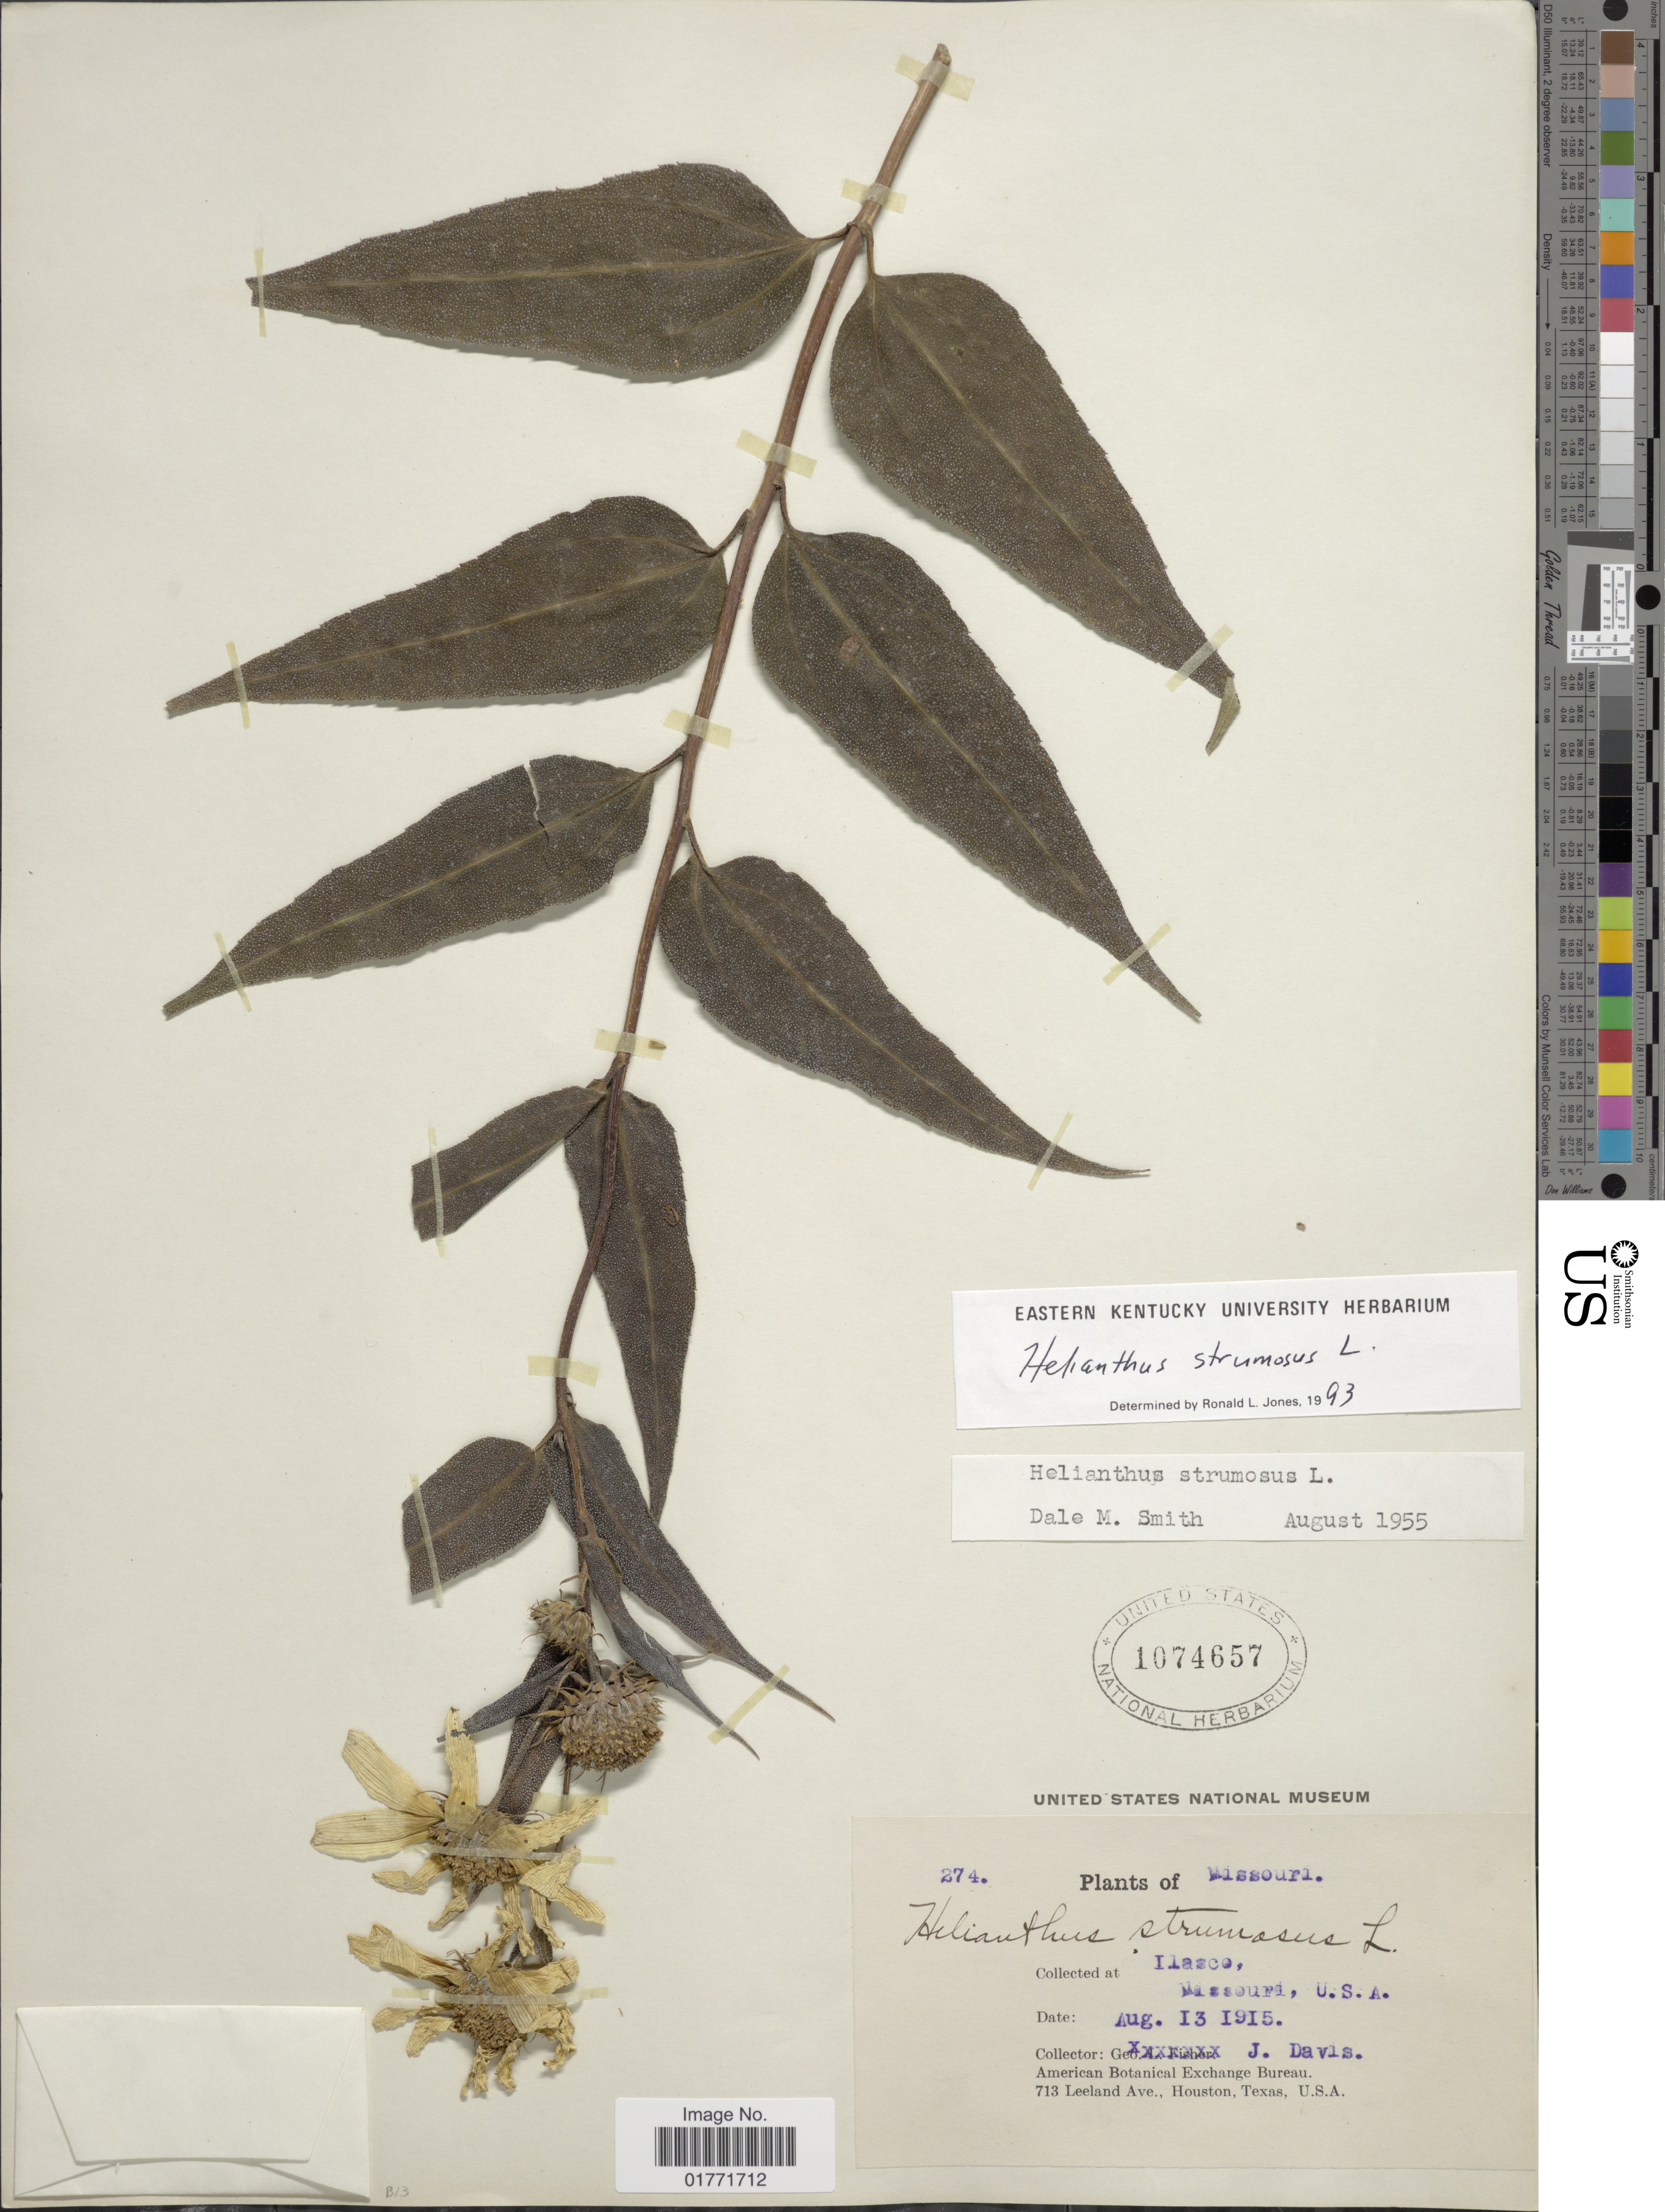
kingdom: Plantae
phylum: Tracheophyta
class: Magnoliopsida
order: Asterales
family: Asteraceae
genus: Helianthus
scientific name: Helianthus strumosus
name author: L.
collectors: J. Davis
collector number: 274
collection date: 1915-08-13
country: United States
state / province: Missouri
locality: Hannibal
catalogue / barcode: US 1074657